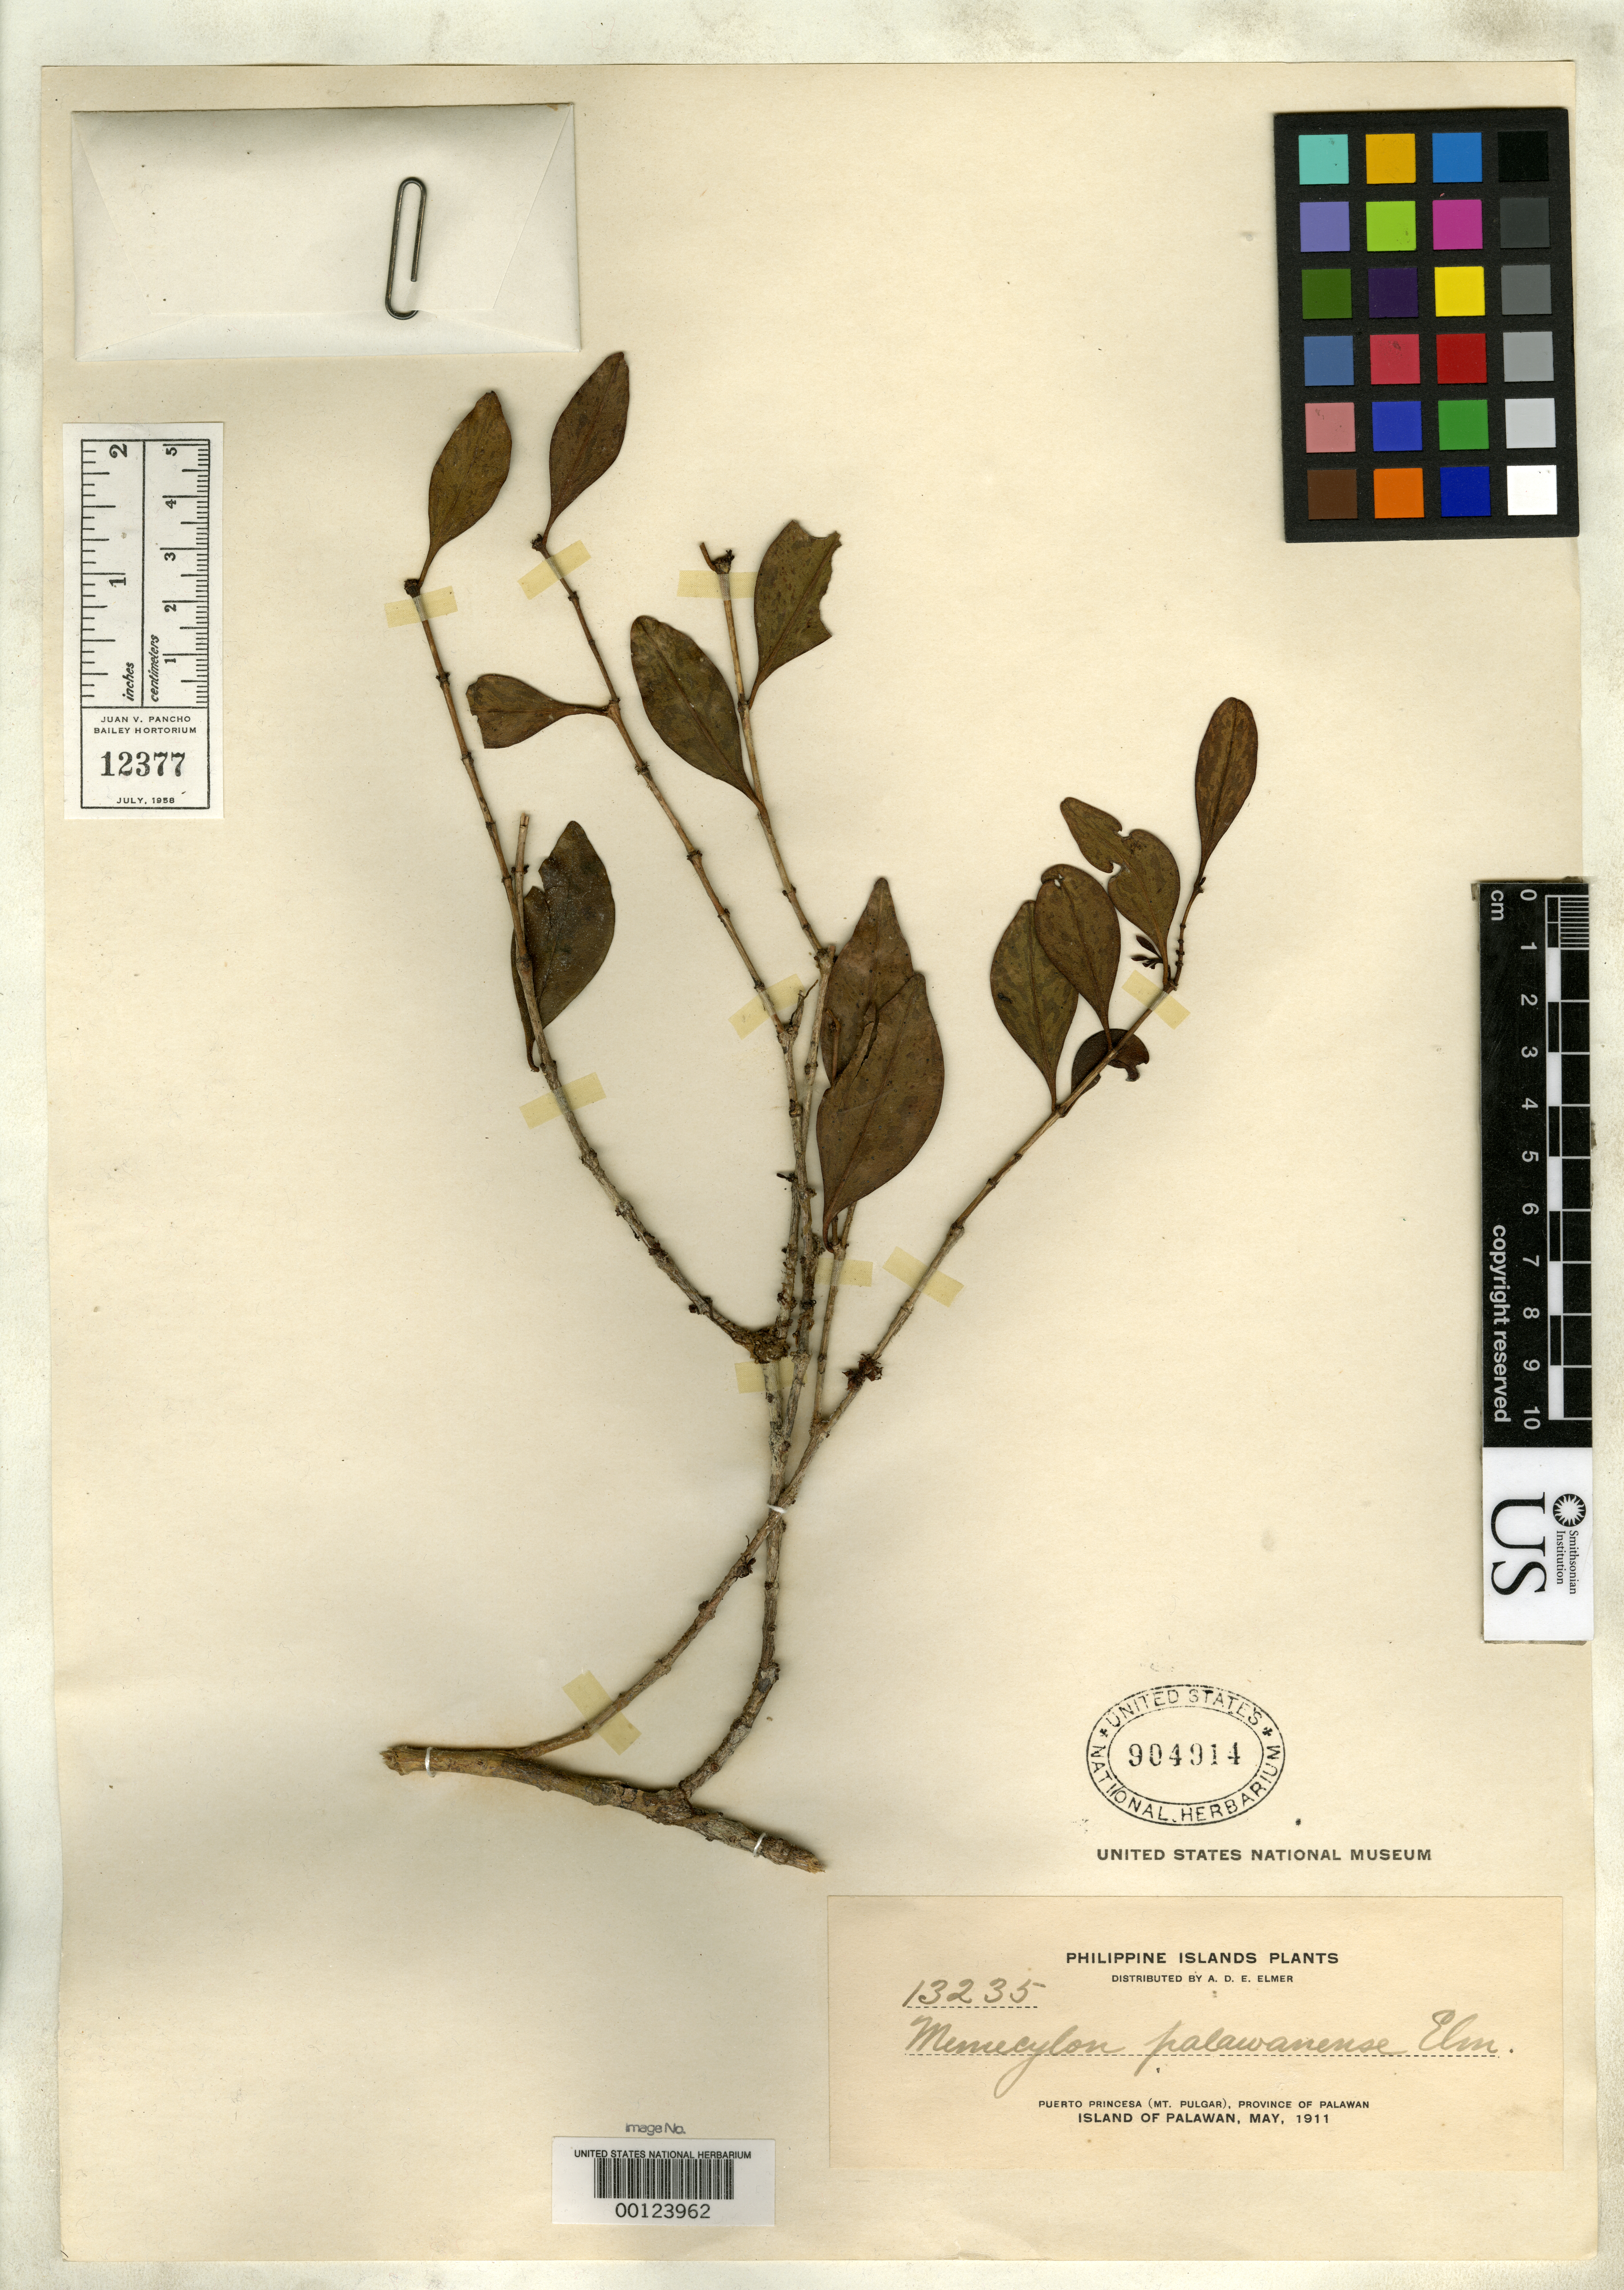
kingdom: Plantae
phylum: Tracheophyta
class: Magnoliopsida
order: Myrtales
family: Melastomataceae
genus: Memecylon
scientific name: Memecylon palawanense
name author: Elmer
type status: Isotype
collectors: A. D. E. Elmer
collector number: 13235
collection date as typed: May 1911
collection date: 1911-05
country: Philippines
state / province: Mimaropa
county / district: Palawan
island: Palawan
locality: Puerto Princesa (Mt. Pulgar), province of Palawan, Island of Palawan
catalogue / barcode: US 904914